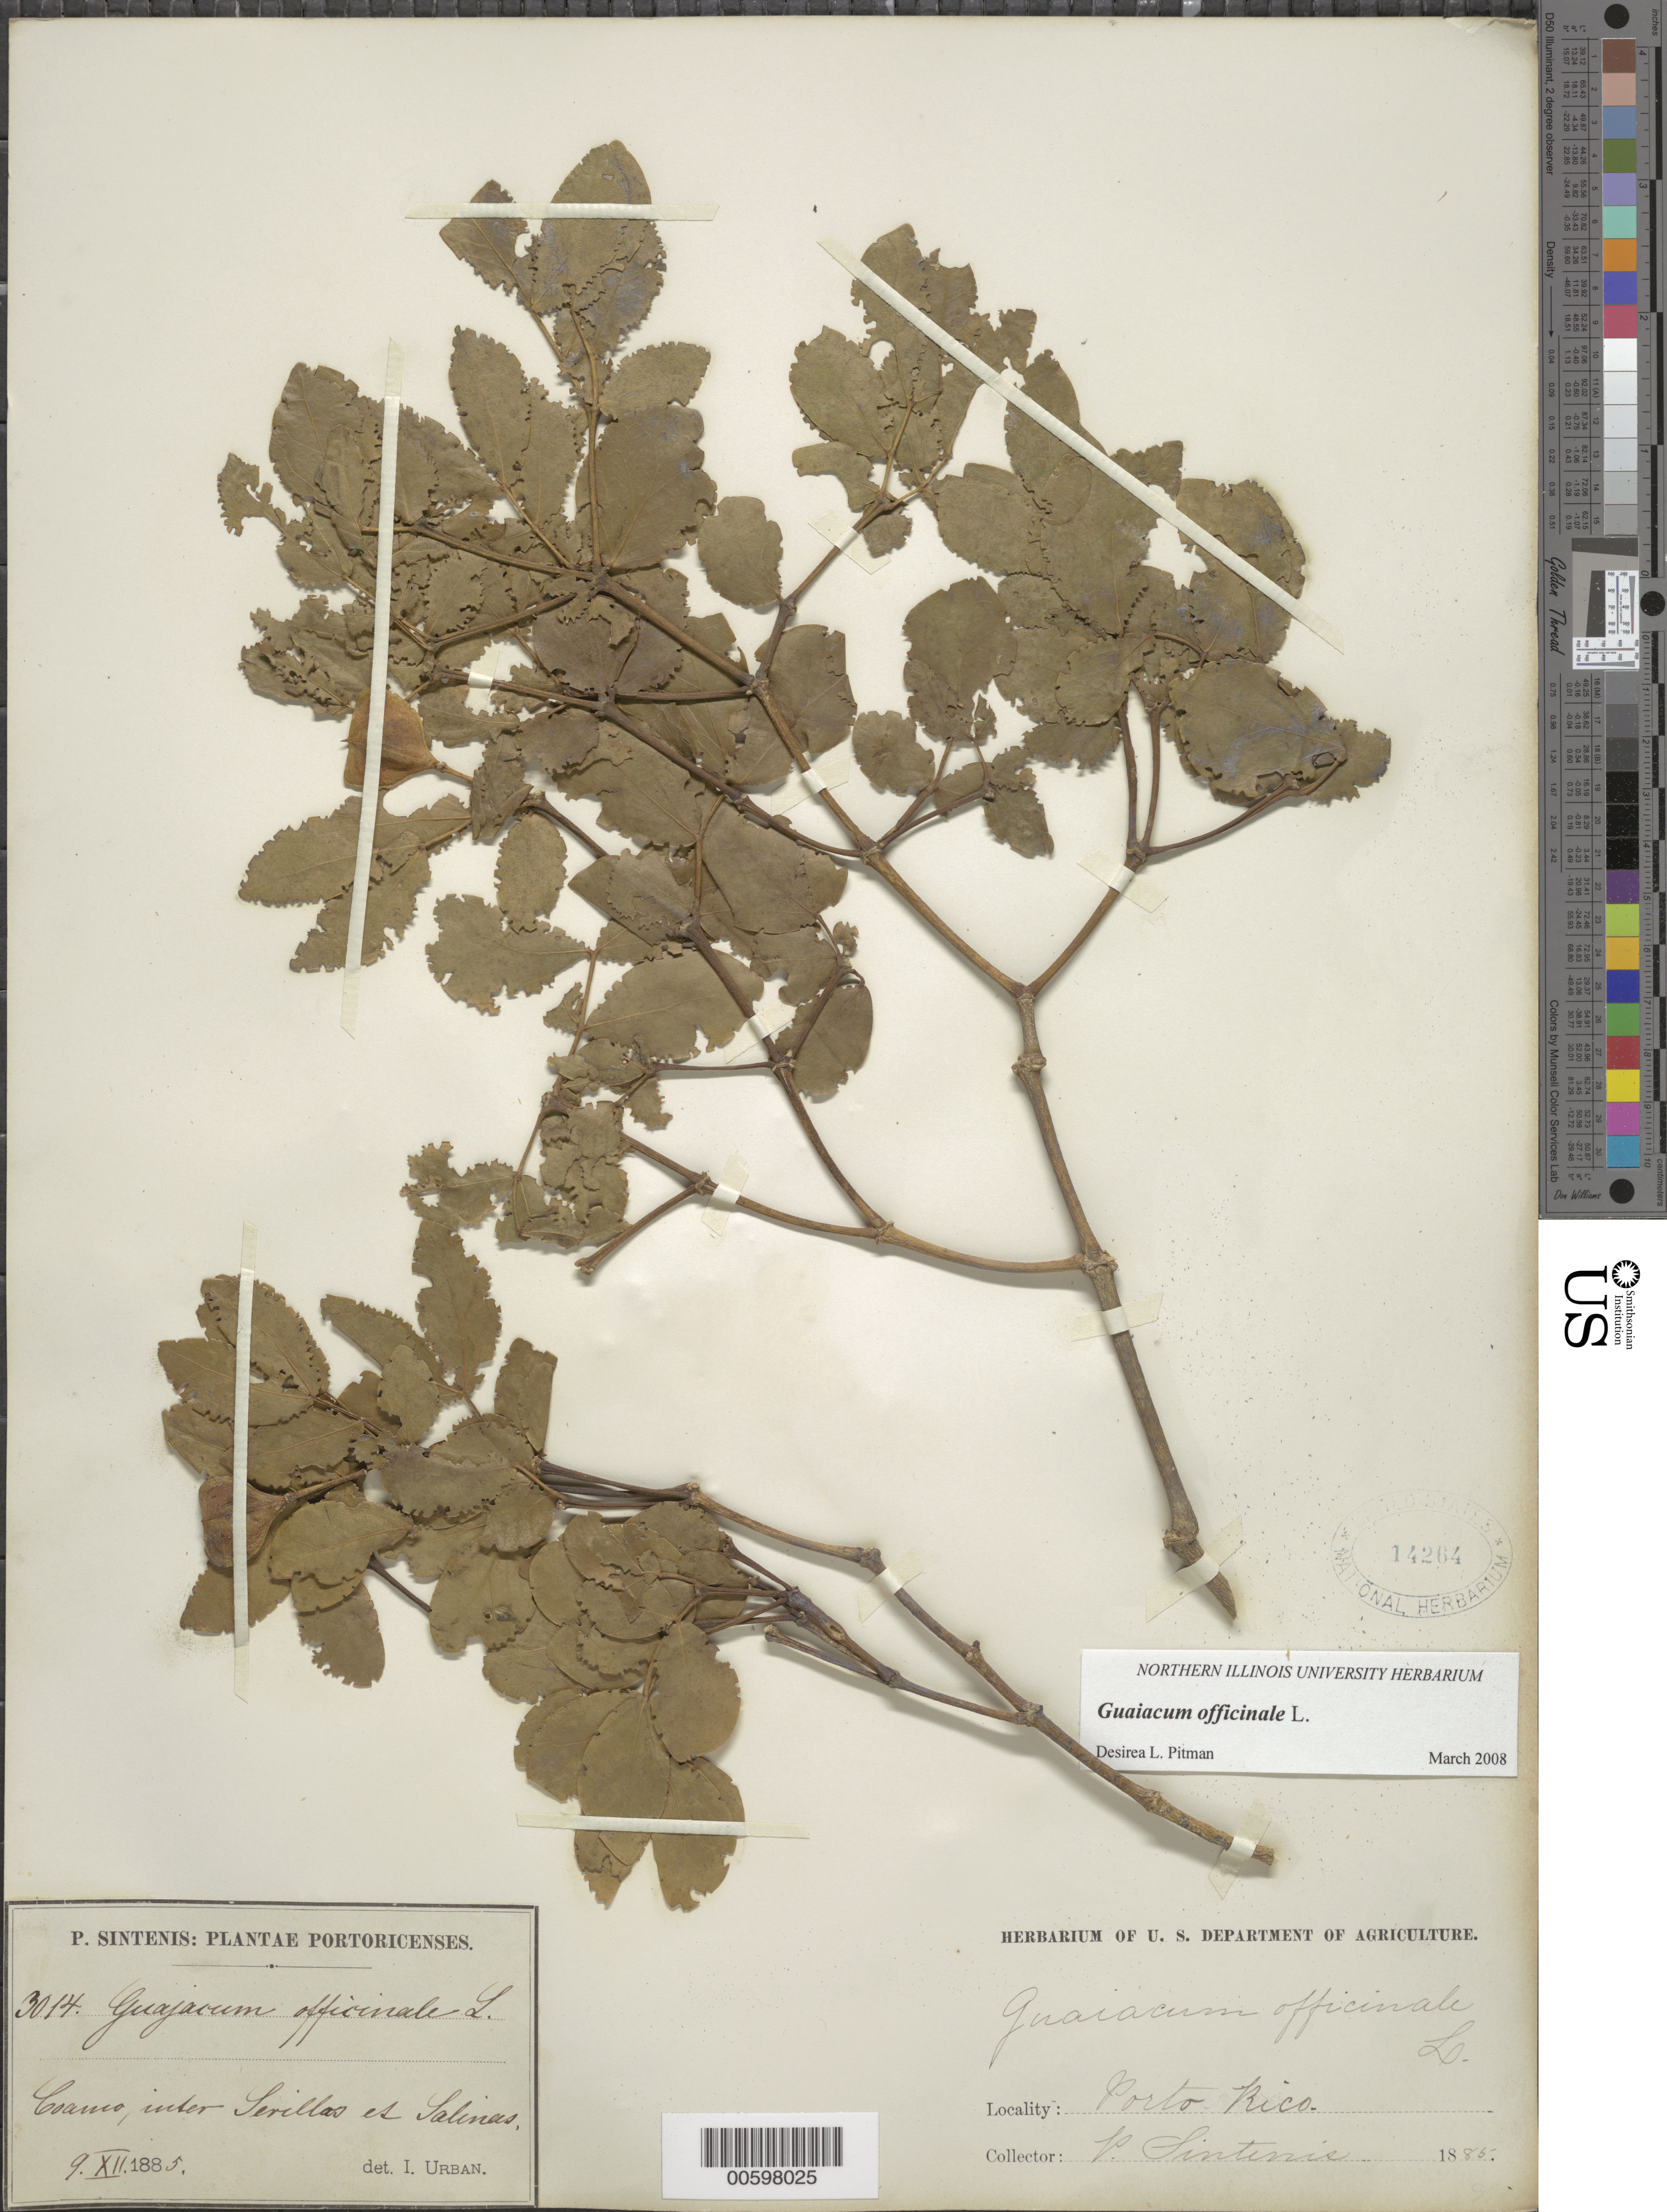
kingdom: Plantae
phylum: Tracheophyta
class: Magnoliopsida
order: Zygophyllales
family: Zygophyllaceae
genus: Guaiacum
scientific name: Guaiacum officinale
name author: L.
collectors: P. Sintenis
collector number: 3014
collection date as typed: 09 Dec 1885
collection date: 1885-12-09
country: Puerto Rico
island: Greater Antilles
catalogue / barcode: US 14264